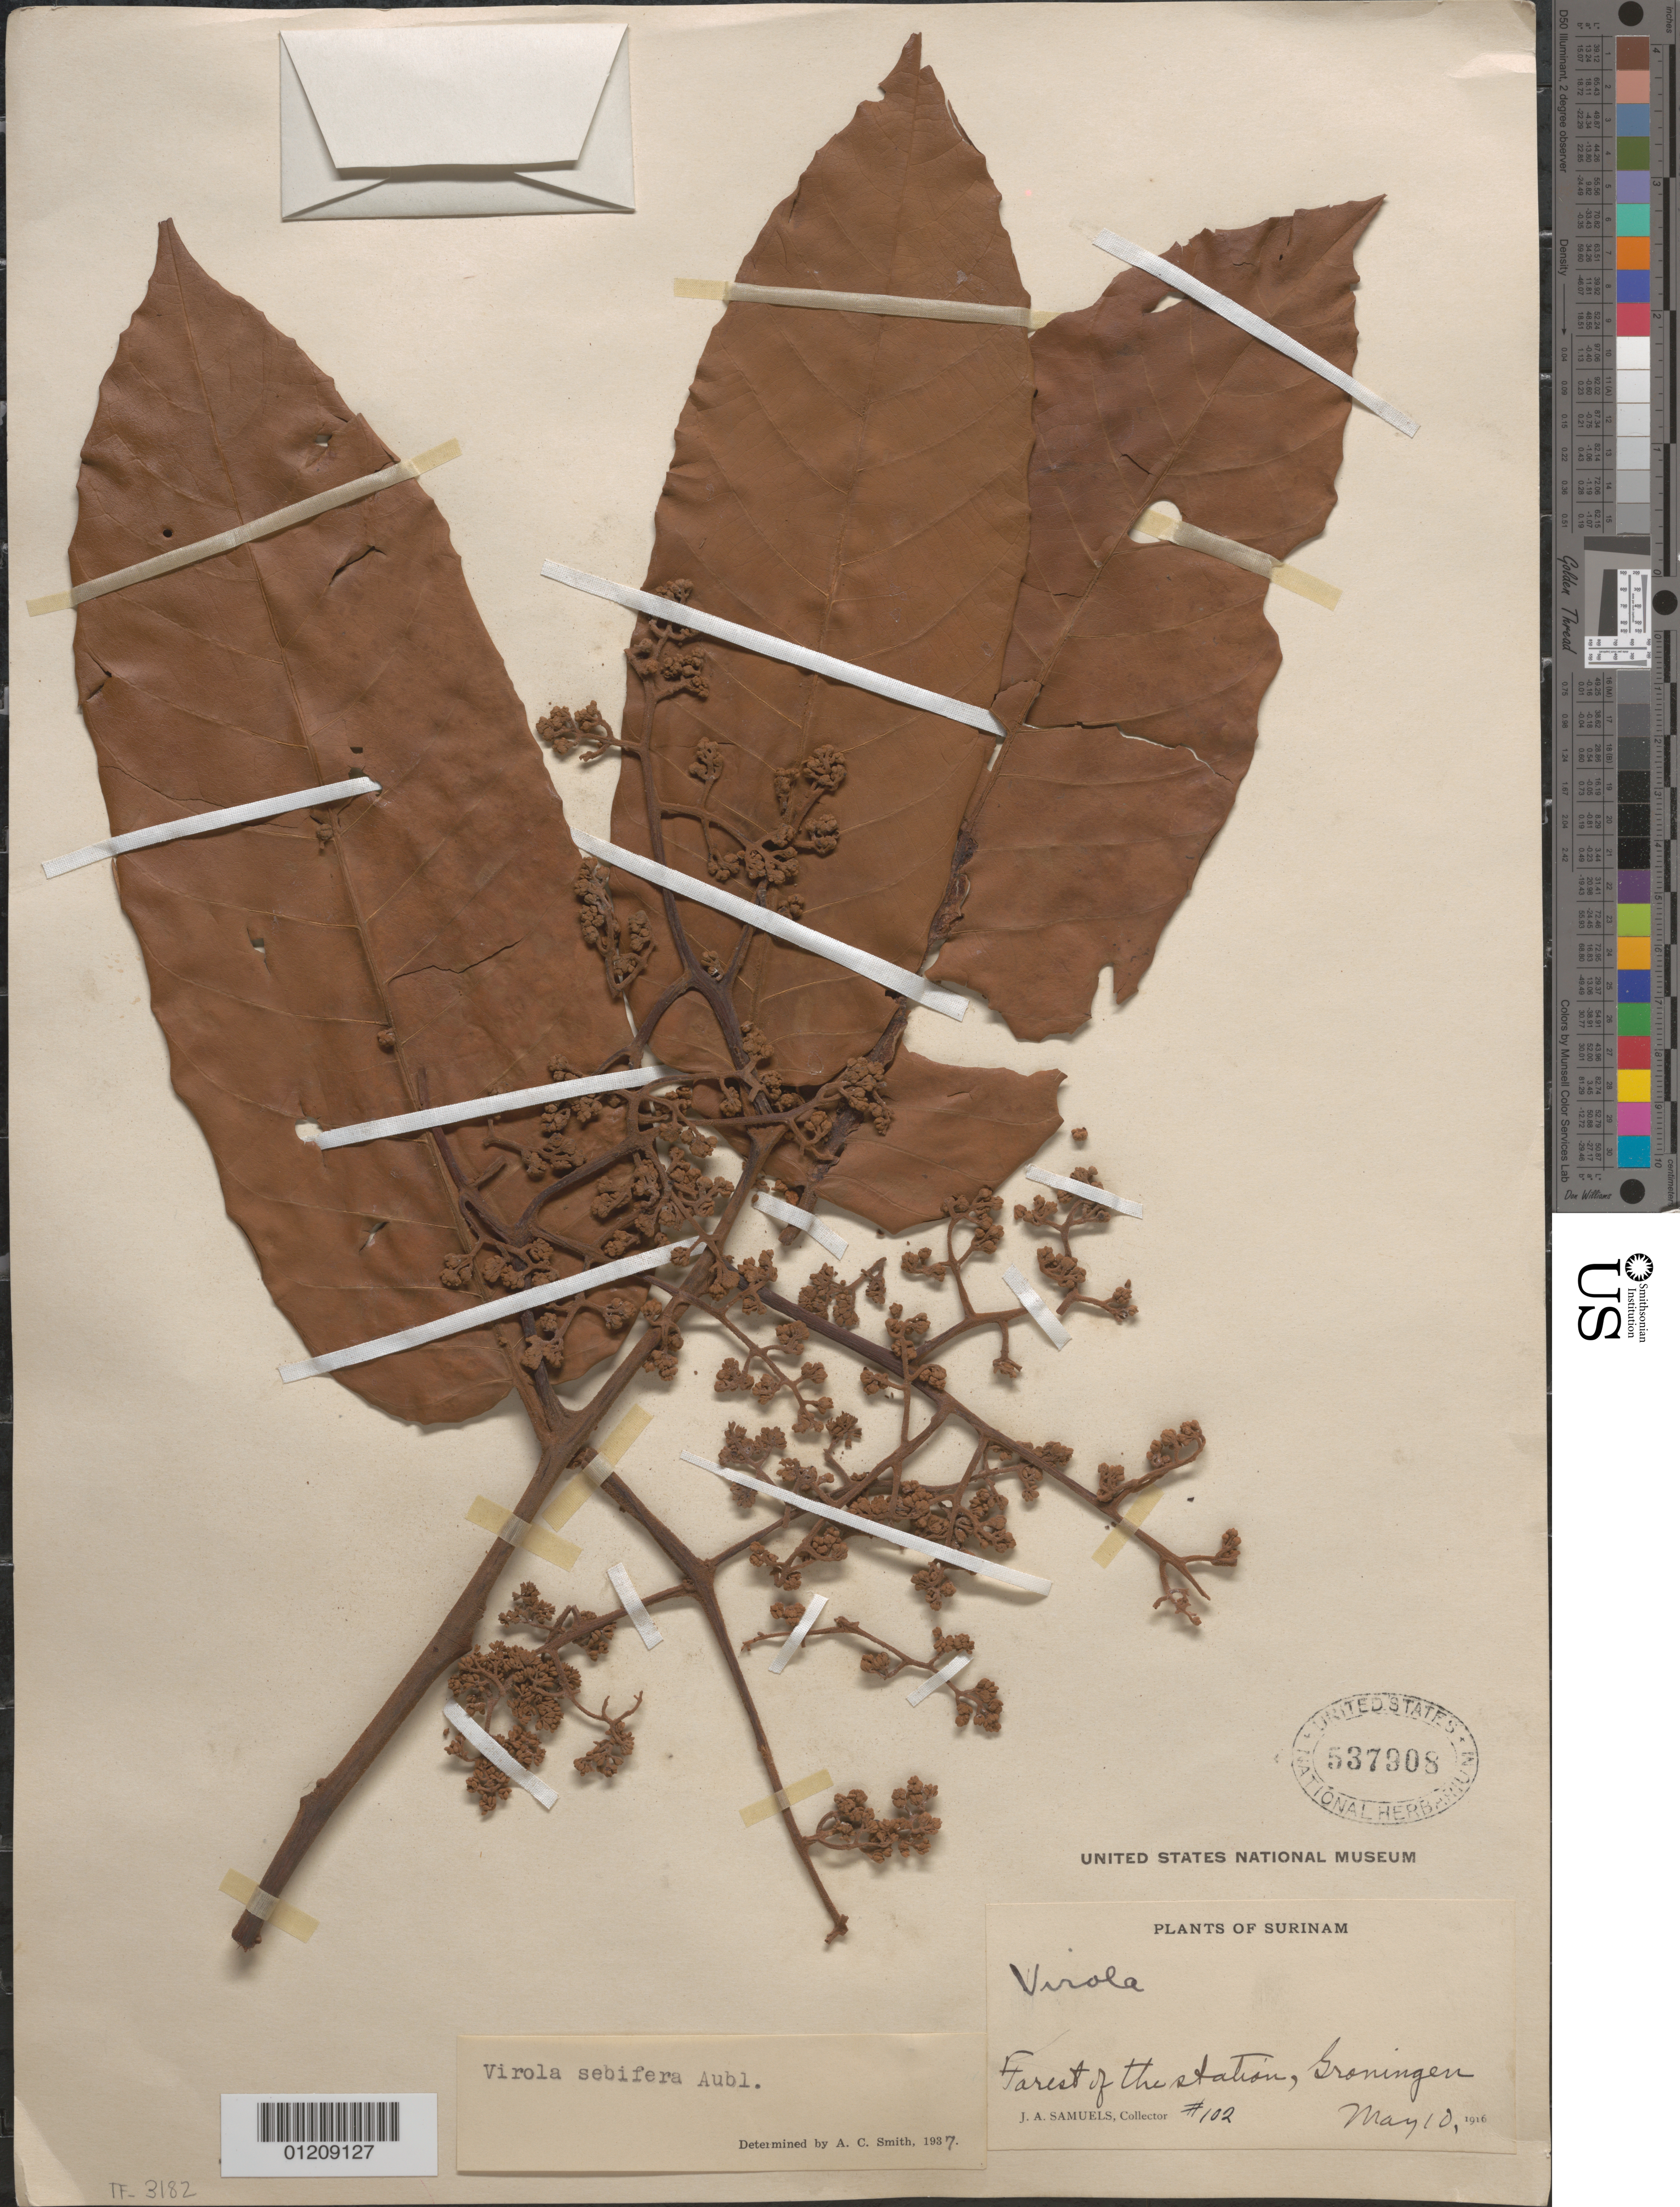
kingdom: Plantae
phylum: Tracheophyta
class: Magnoliopsida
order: Magnoliales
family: Myristicaceae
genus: Virola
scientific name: Virola sebifera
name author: Aubl.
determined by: Smith, A. C.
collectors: J. A. Samuels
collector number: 102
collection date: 1916-05-10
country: Suriname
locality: Forest of the station, Groningen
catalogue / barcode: US 537908